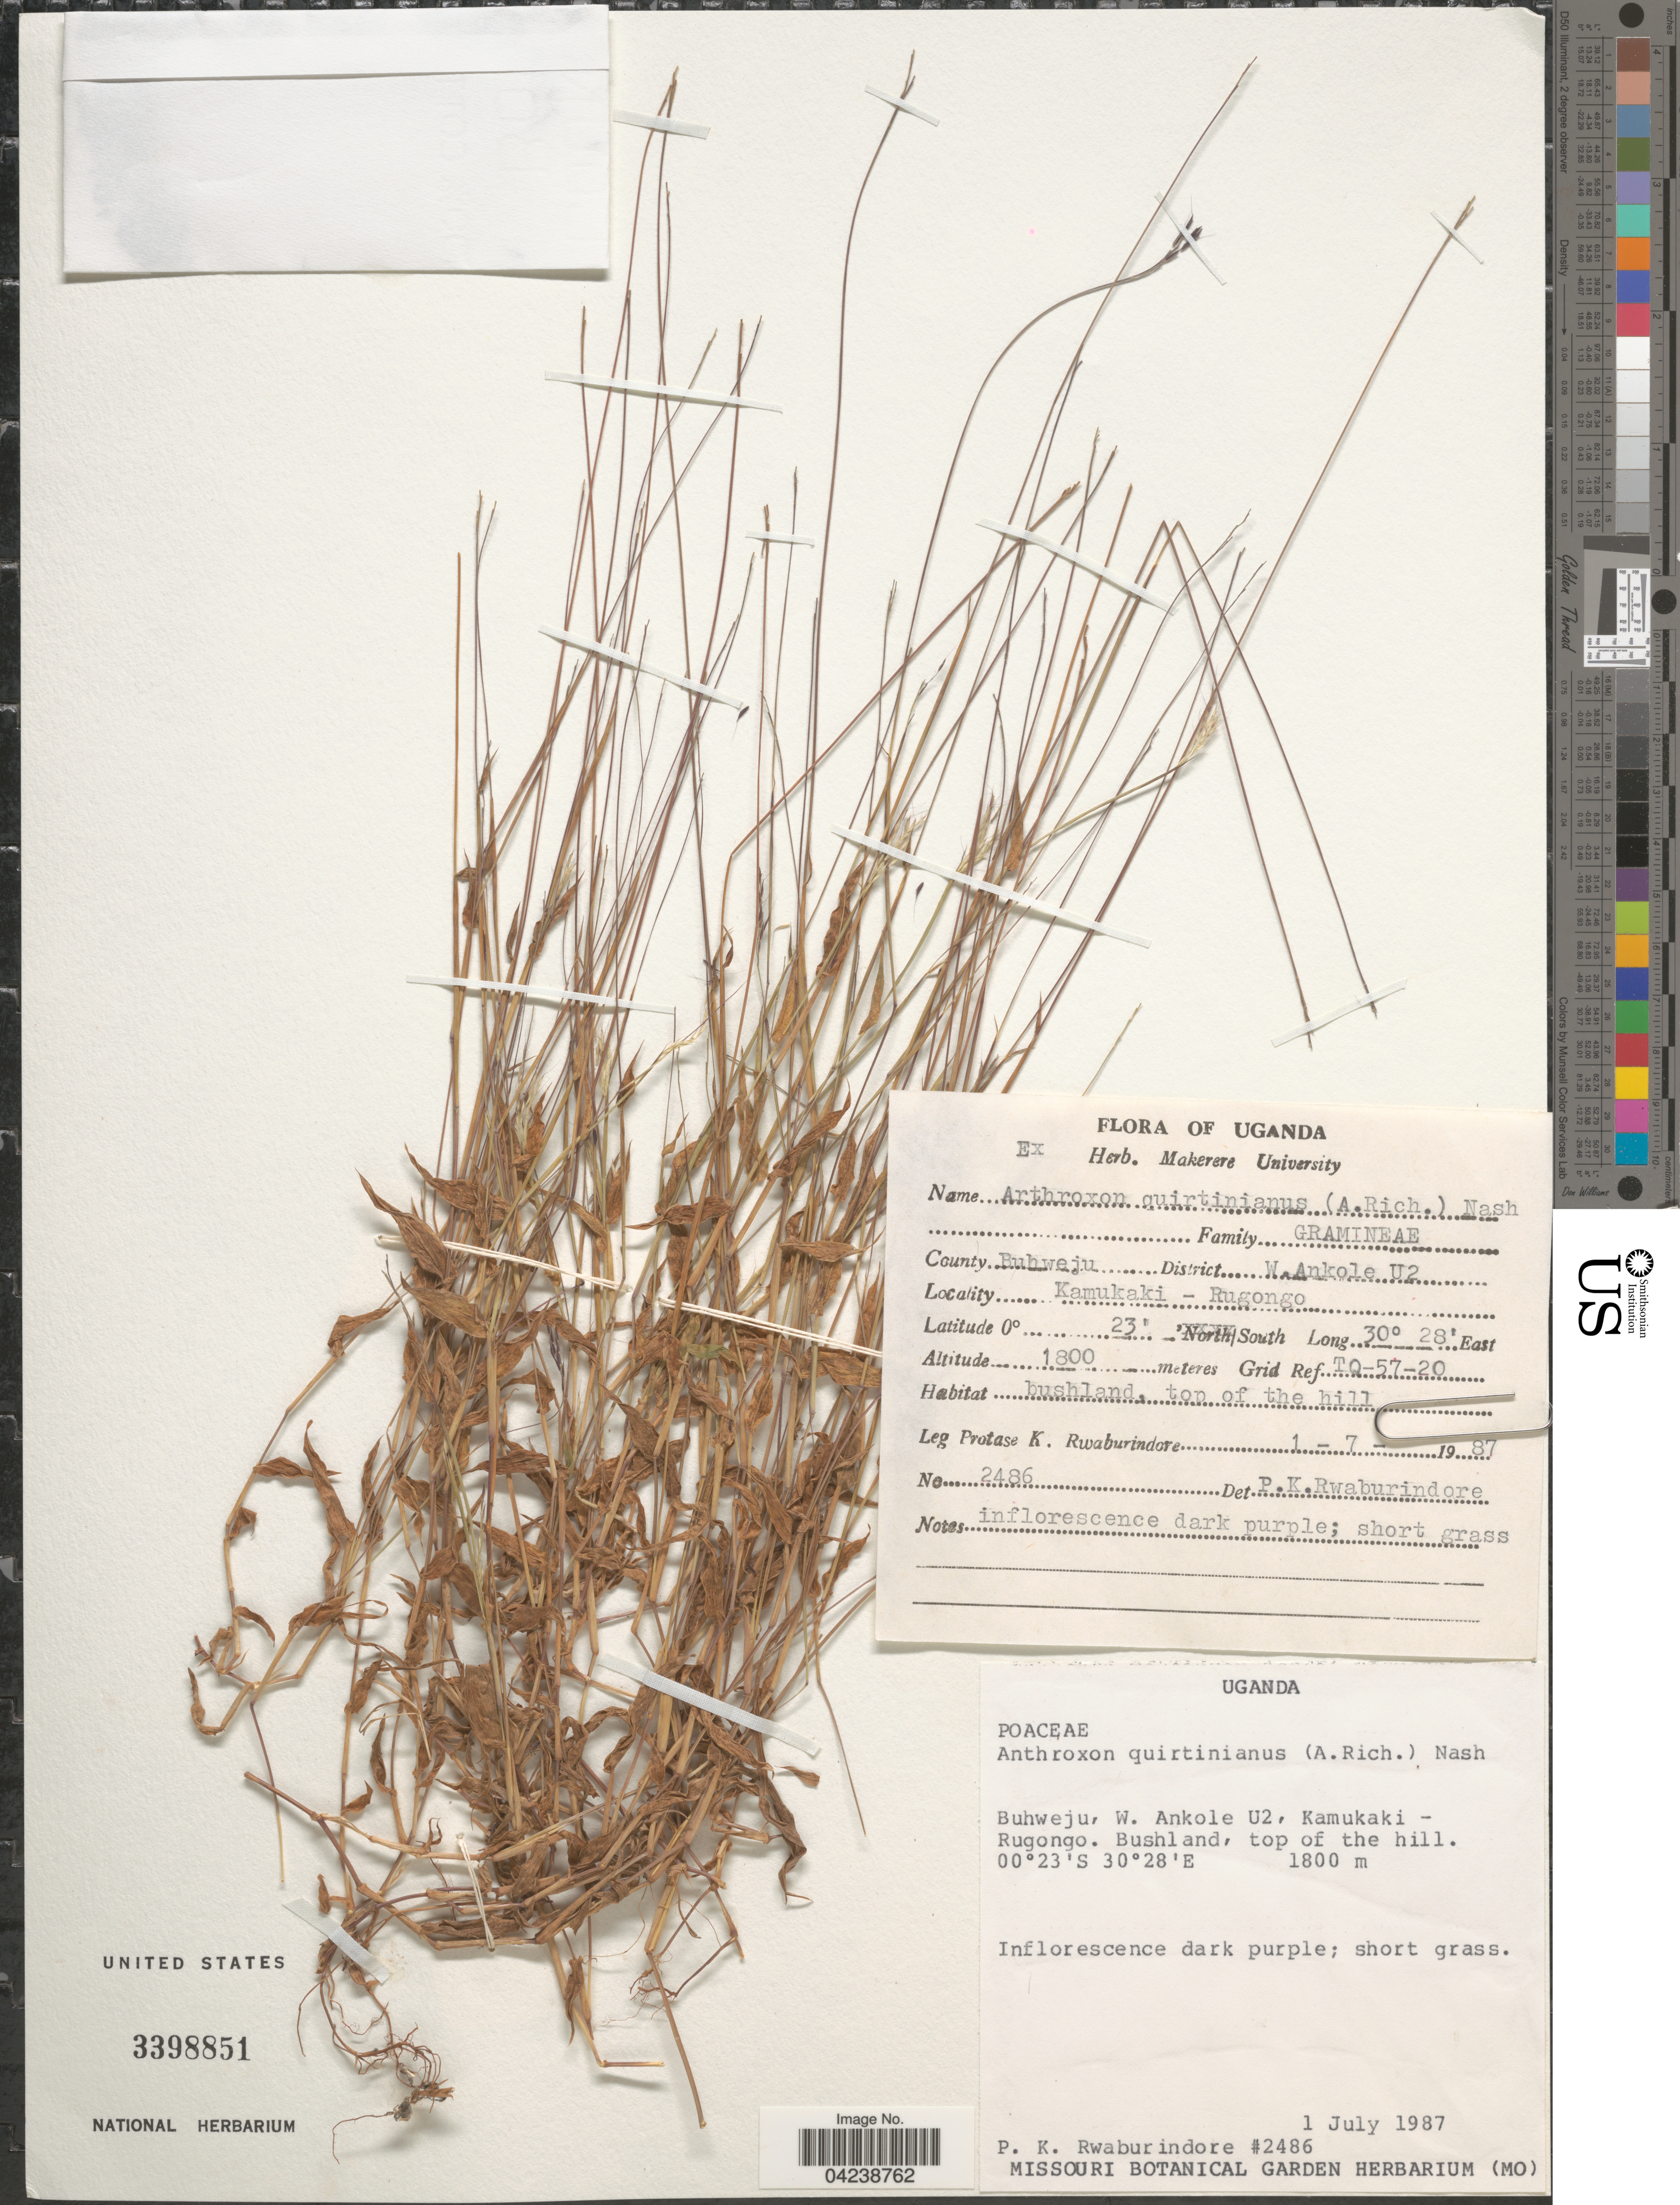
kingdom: Plantae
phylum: Tracheophyta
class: Liliopsida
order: Poales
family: Poaceae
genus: Arthraxon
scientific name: Arthraxon hispidus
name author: (Thunb.) Makino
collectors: P. Rwaburindore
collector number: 2486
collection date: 1987-07-01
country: Uganda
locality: Buhwejo, W. Ankole U2, Kamukaki-Rugongo.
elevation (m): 1800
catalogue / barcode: US 3398851